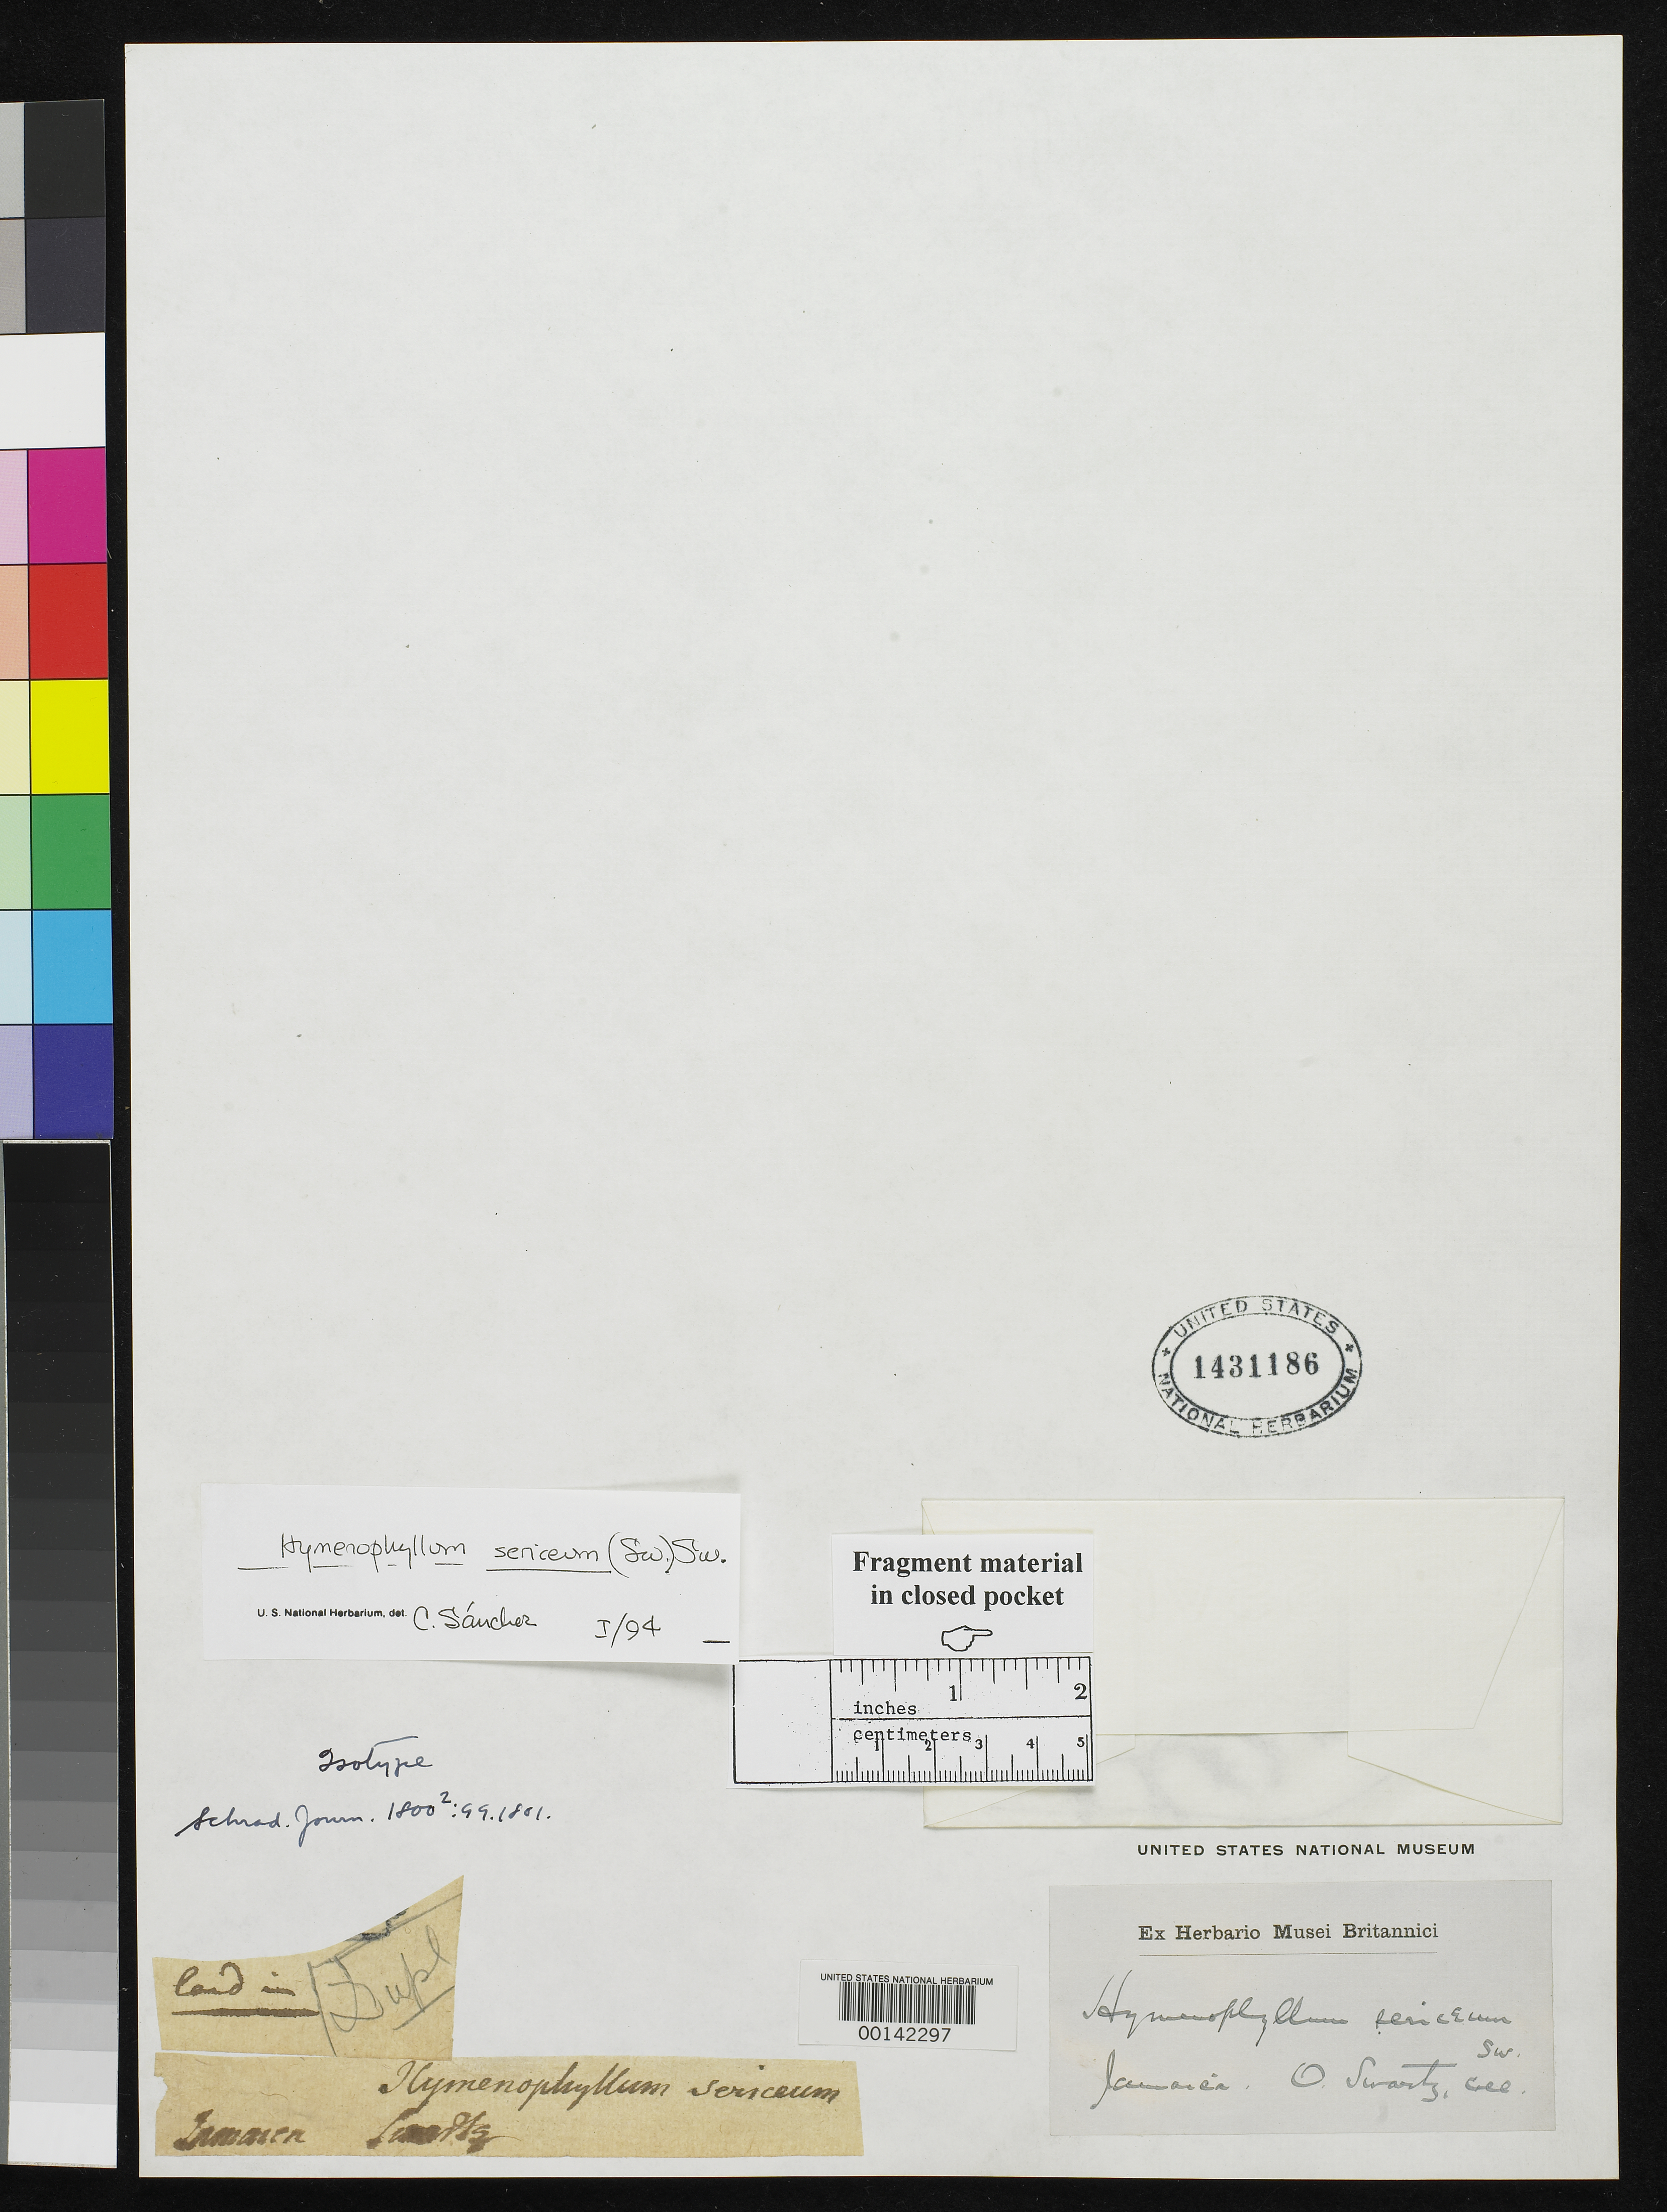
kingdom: Plantae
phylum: Tracheophyta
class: Polypodiopsida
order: Hymenophyllales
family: Hymenophyllaceae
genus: Hymenophyllum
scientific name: Hymenophyllum sericeum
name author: Sw. in Schrad.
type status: Type Collection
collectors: O. P. Swartz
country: Jamaica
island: Greater Antilles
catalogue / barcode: US 1431186